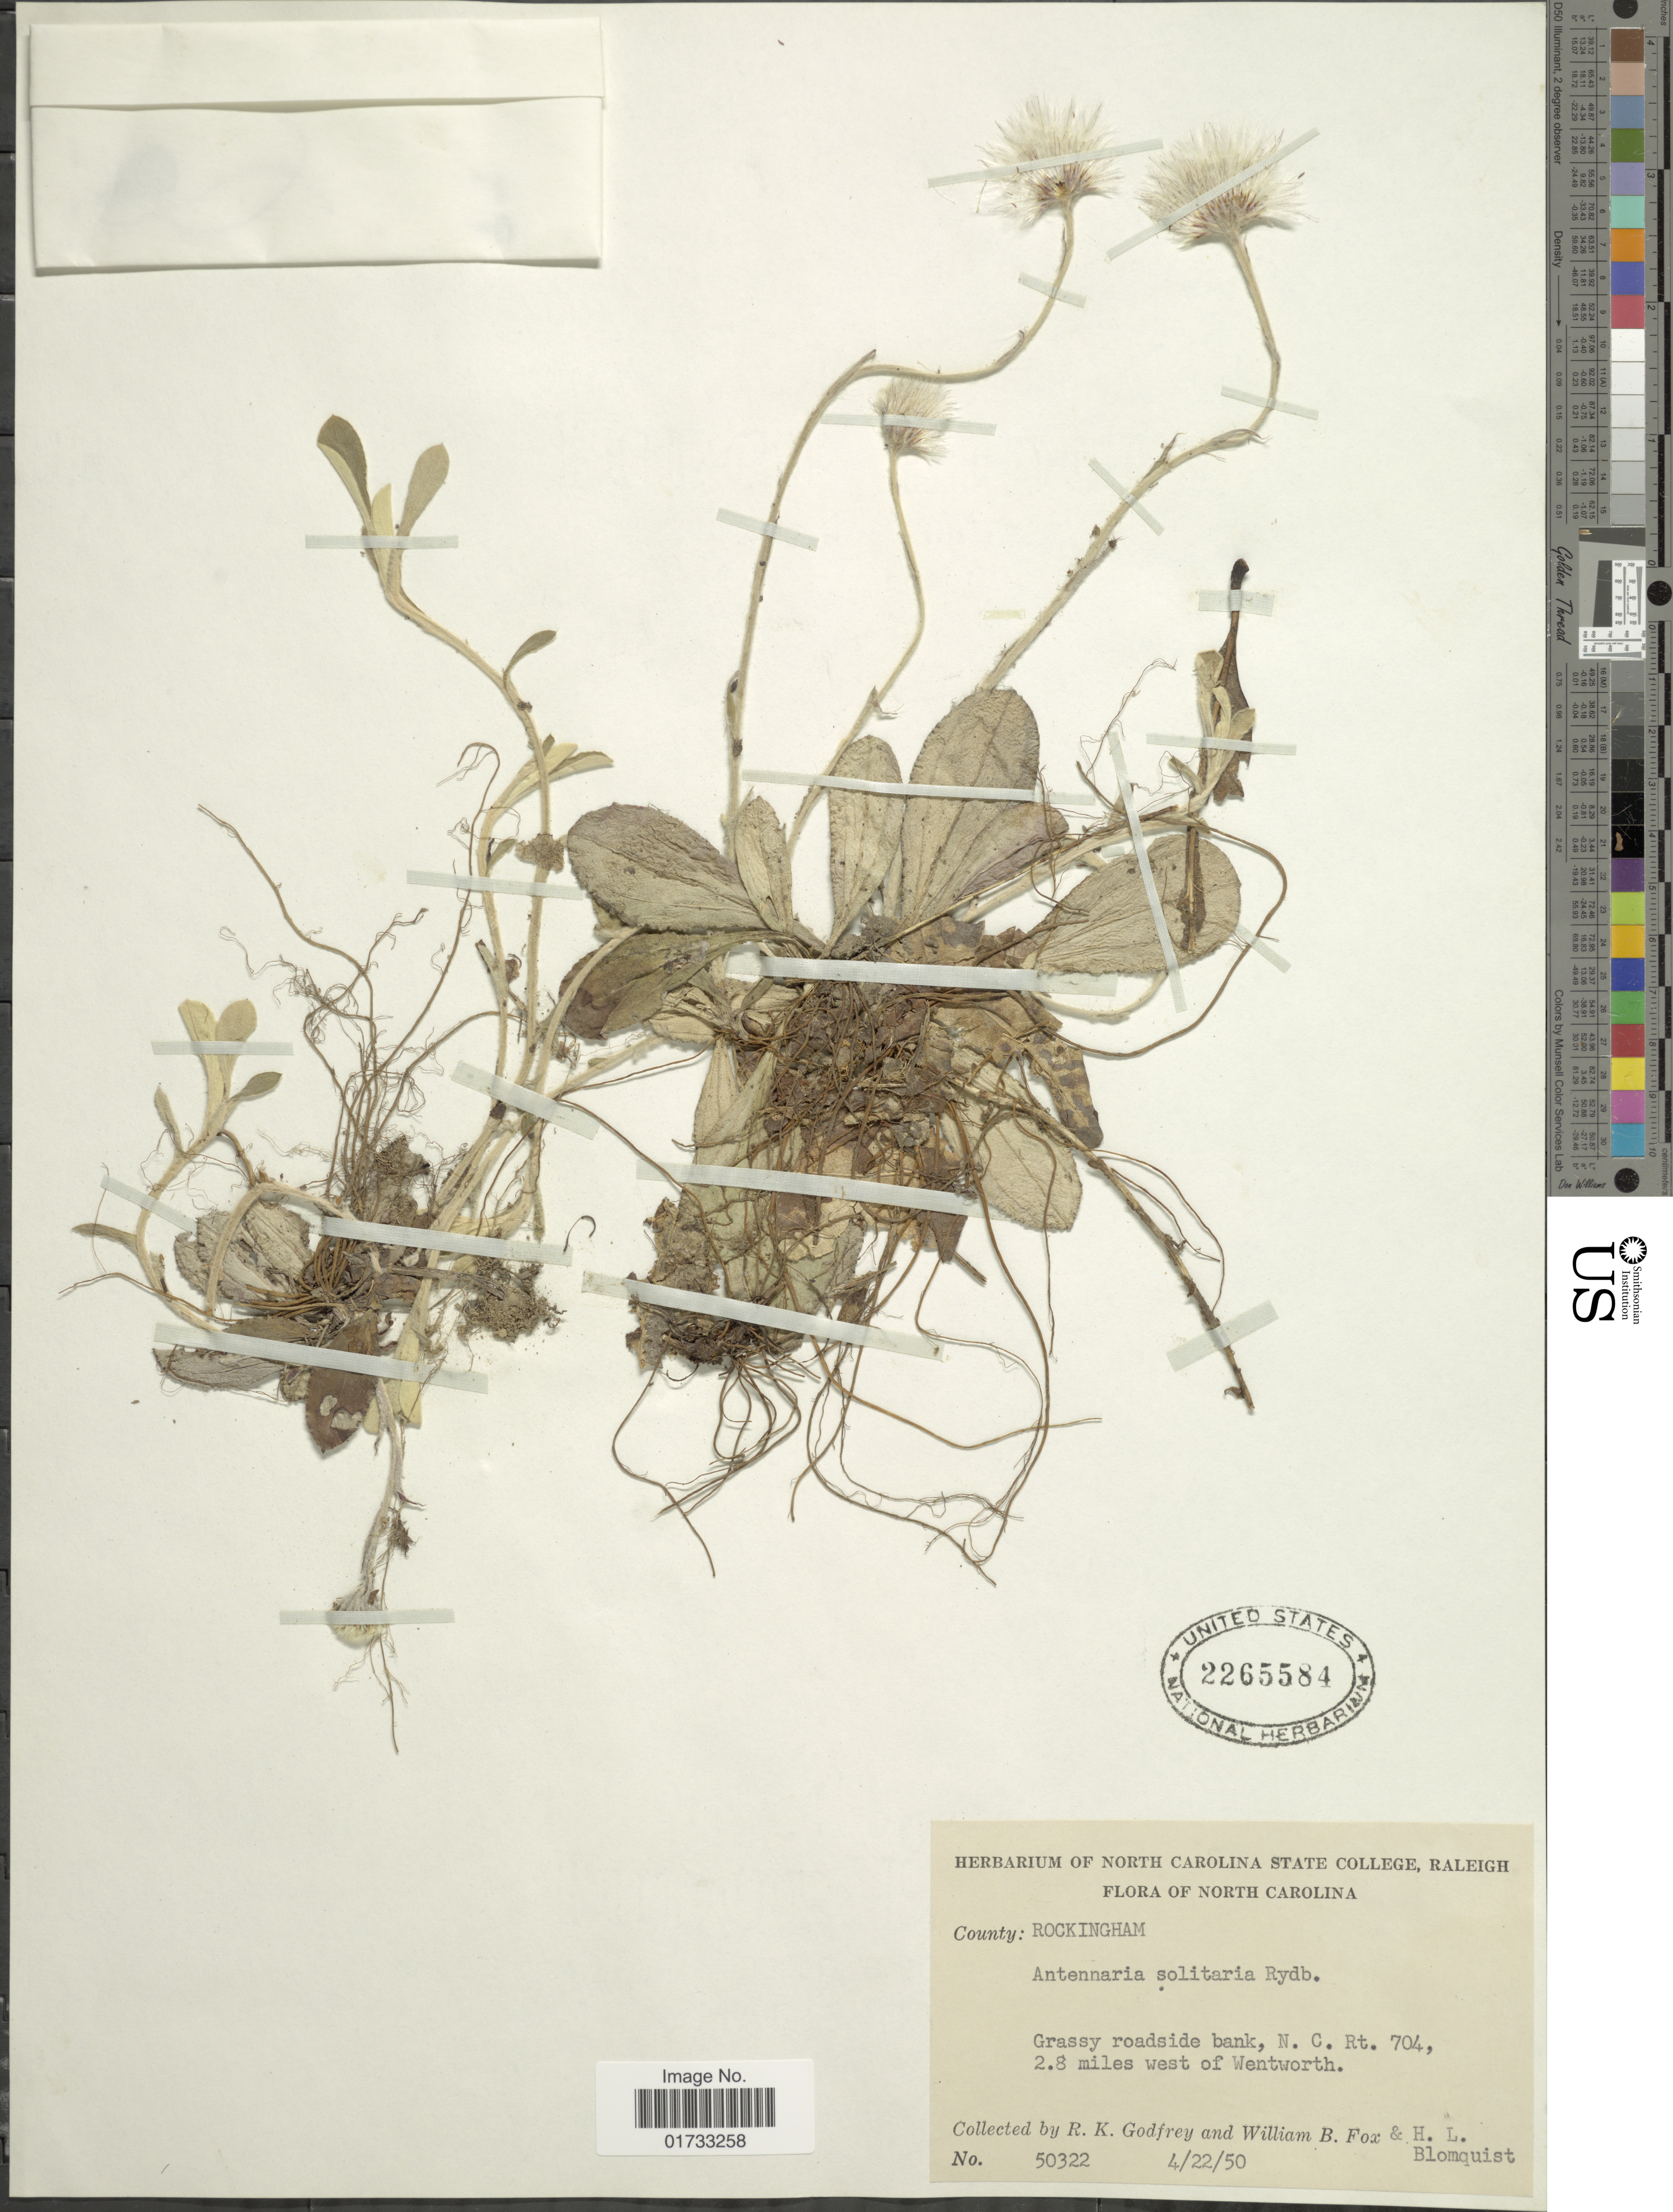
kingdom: Plantae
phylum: Tracheophyta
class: Magnoliopsida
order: Asterales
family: Asteraceae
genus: Antennaria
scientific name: Antennaria solitaria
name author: Rydb.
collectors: R. K. Godfrey, W. B. Fox & H. Blomquist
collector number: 50322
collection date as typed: Transcribed d/m/y: 22/4/50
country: United States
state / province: North Carolina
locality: Grassy roadside bank, N.C. Rt. 704, 2.8 miles west of Wentworth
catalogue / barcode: US 2265584